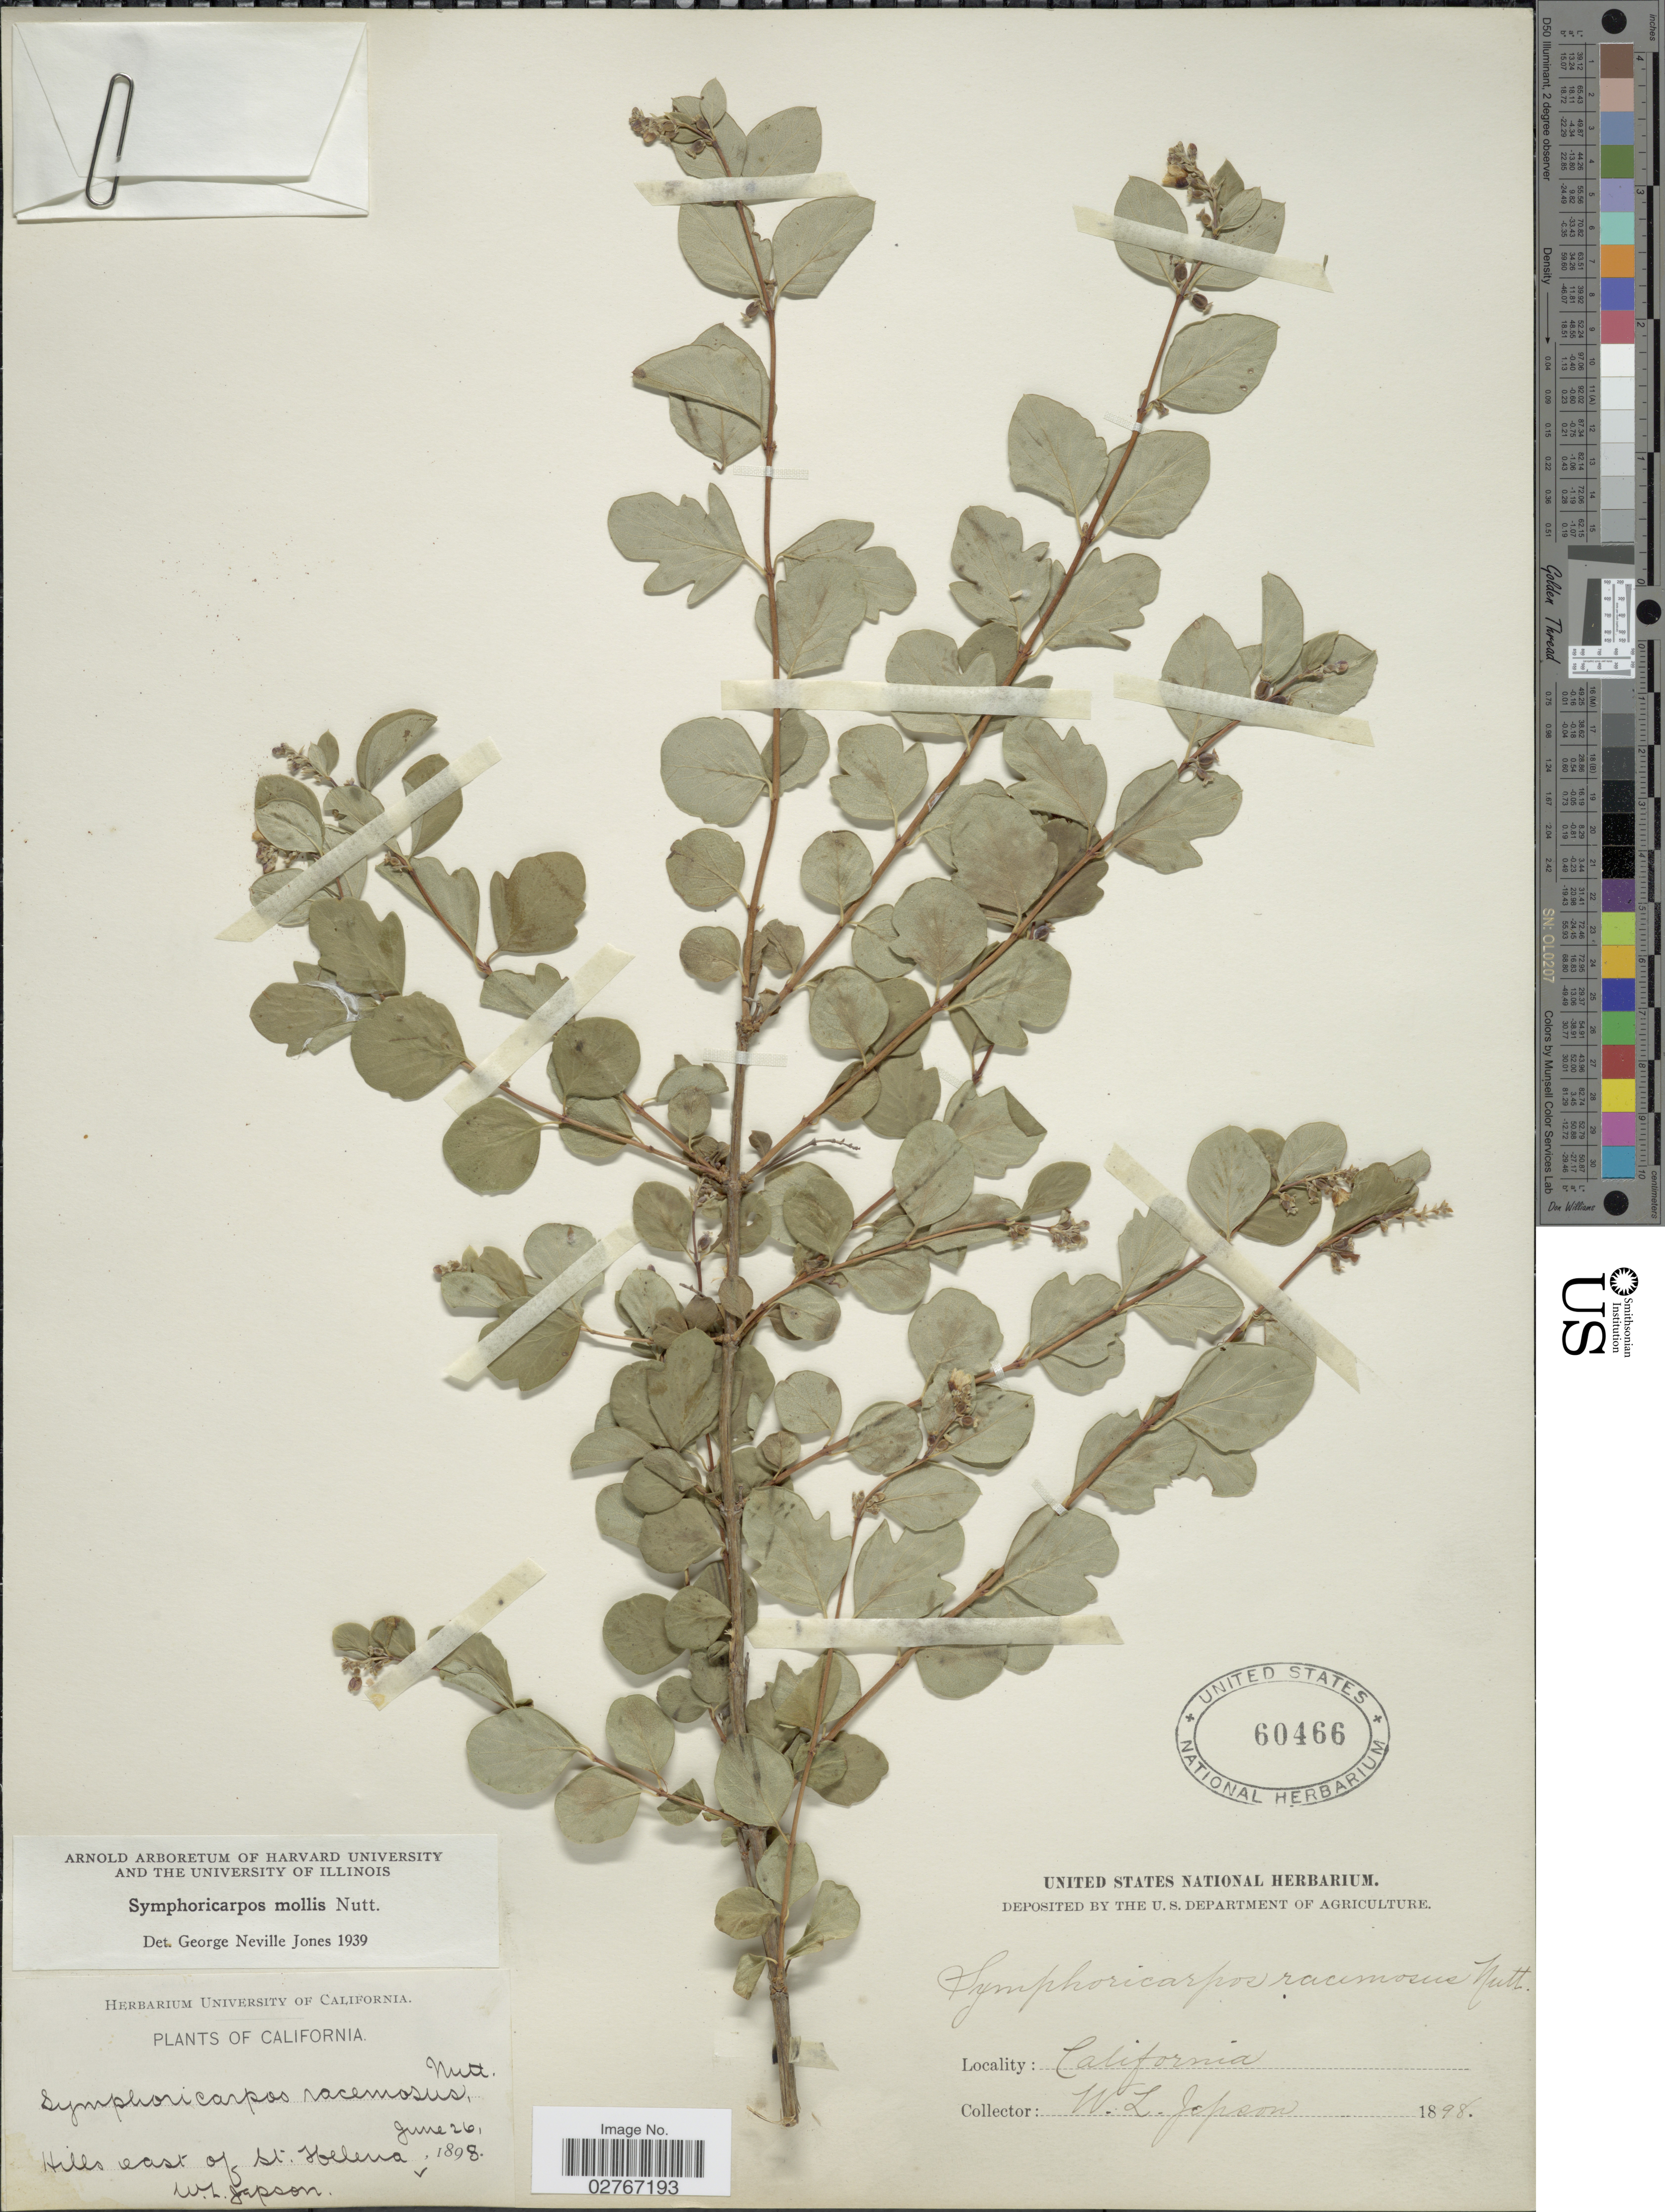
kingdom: Plantae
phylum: Tracheophyta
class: Magnoliopsida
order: Dipsacales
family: Caprifoliaceae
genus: Symphoricarpos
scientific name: Symphoricarpos mollis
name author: Nutt.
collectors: W. L. Jepson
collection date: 1898-06-26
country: United States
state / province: California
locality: Hills east of St. Helena.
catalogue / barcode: US 60466